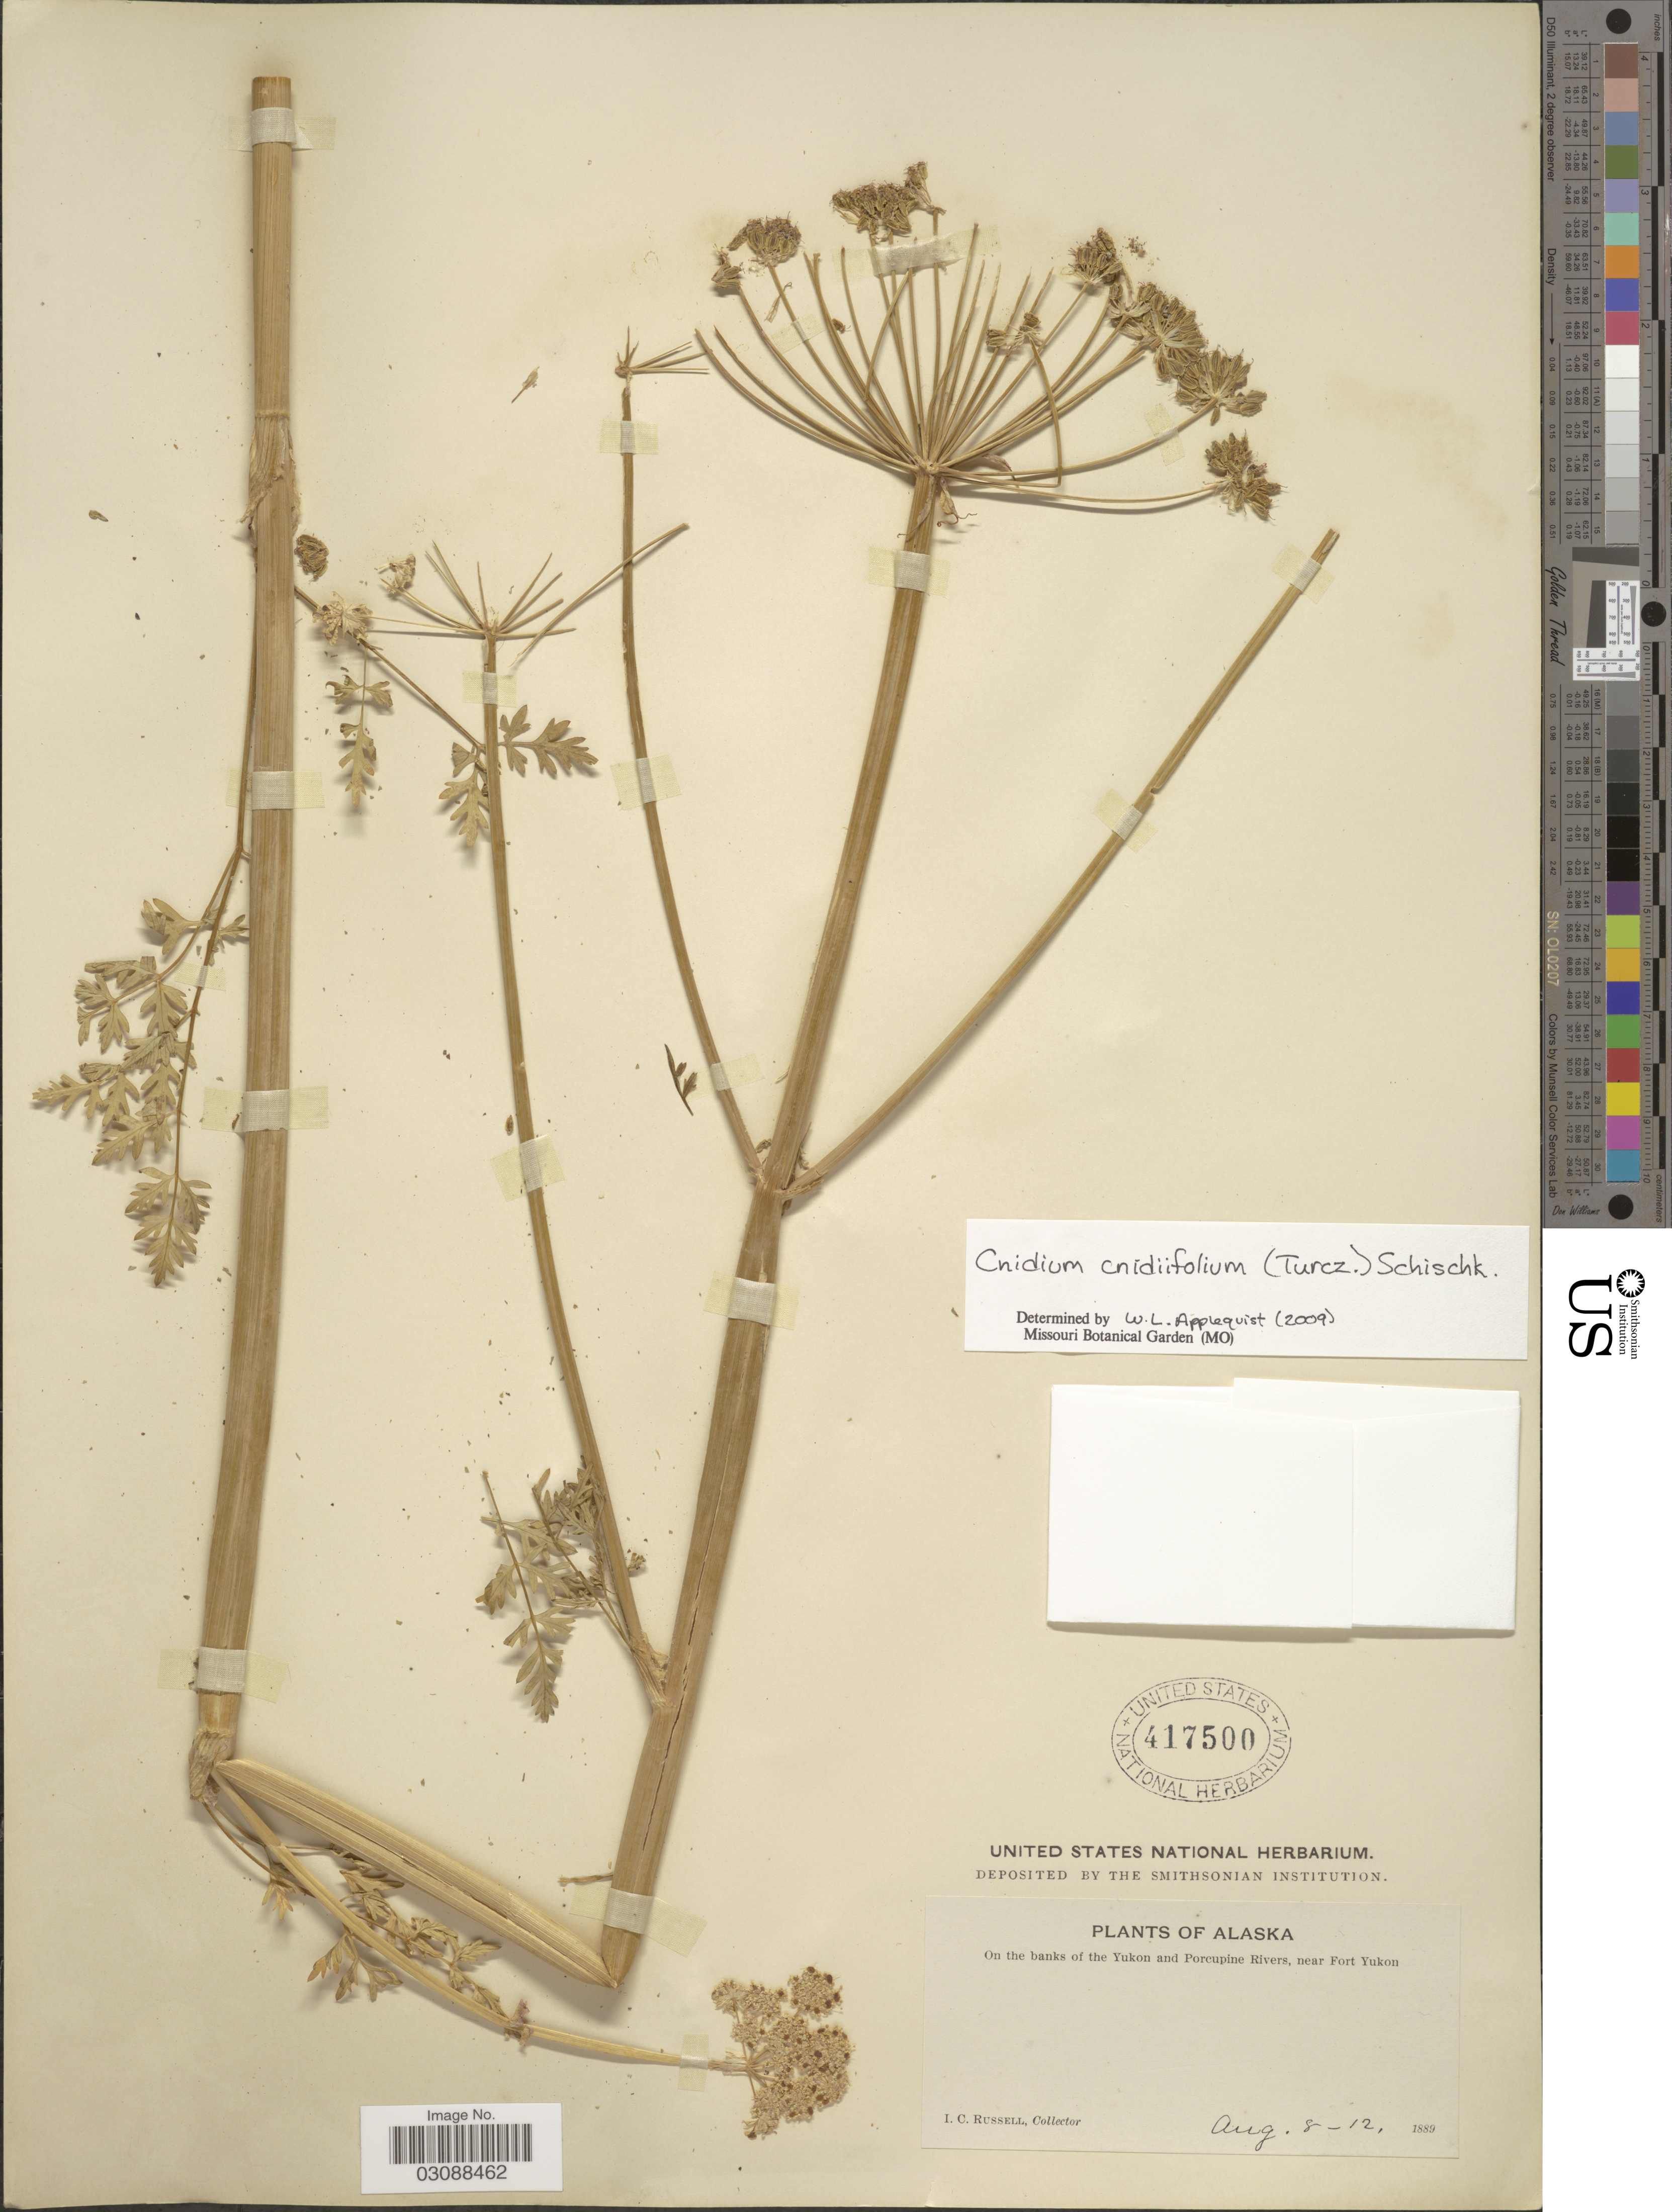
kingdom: Plantae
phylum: Tracheophyta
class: Magnoliopsida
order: Apiales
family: Apiaceae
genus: Cnidium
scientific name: Cnidium cnidiifolium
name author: (Turcz.) Schischk.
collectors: I. C. Russell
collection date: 1889-08-08/1889-08-12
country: United States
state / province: Alaska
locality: On the banks of the Yukon and Porcupine Rivers, near Fort Yukon.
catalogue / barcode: US 417500